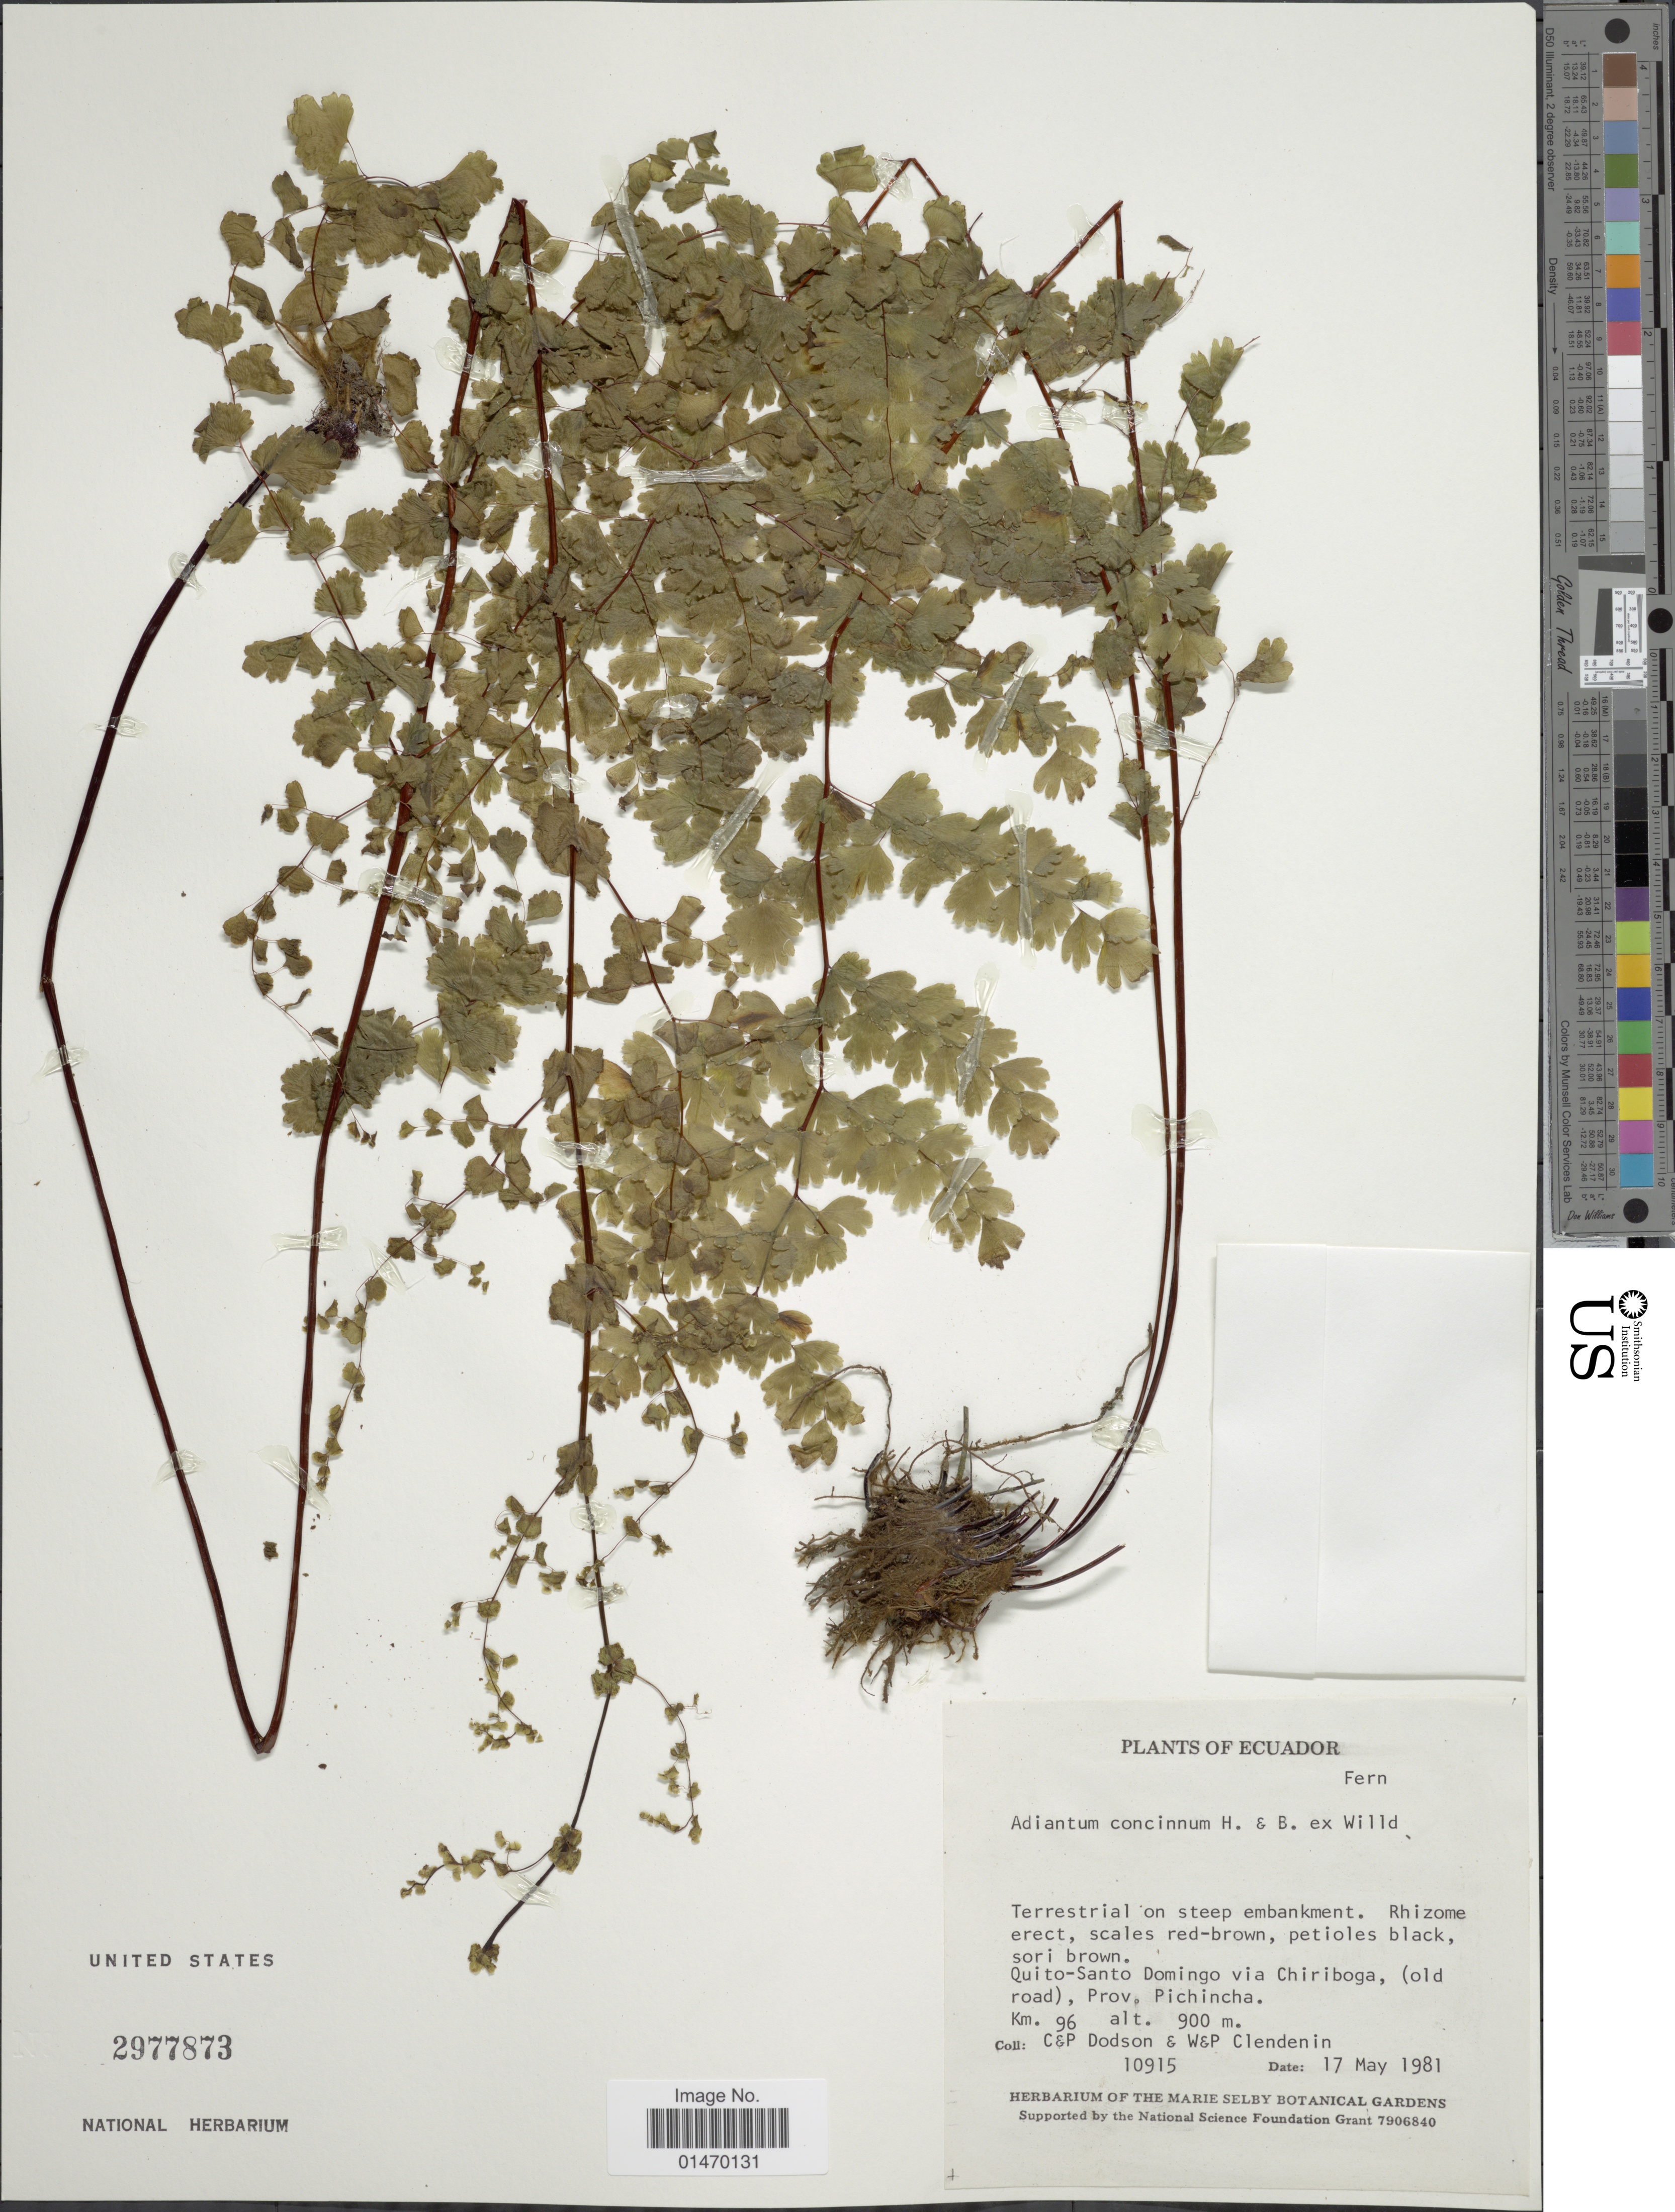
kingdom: Plantae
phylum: Tracheophyta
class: Polypodiopsida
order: Polypodiales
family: Pteridaceae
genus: Adiantum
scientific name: Adiantum concinnum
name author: Humb. & Bonpl. ex Willd.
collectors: C. Dodson, P. M. Dodson, W. Clendenin & P. Clendenin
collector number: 10915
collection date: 1981-05-17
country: Ecuador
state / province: Pichincha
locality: Quito-Santo Dominho via Chiriboga (old road). Km. 96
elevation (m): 900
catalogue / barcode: US 2977873